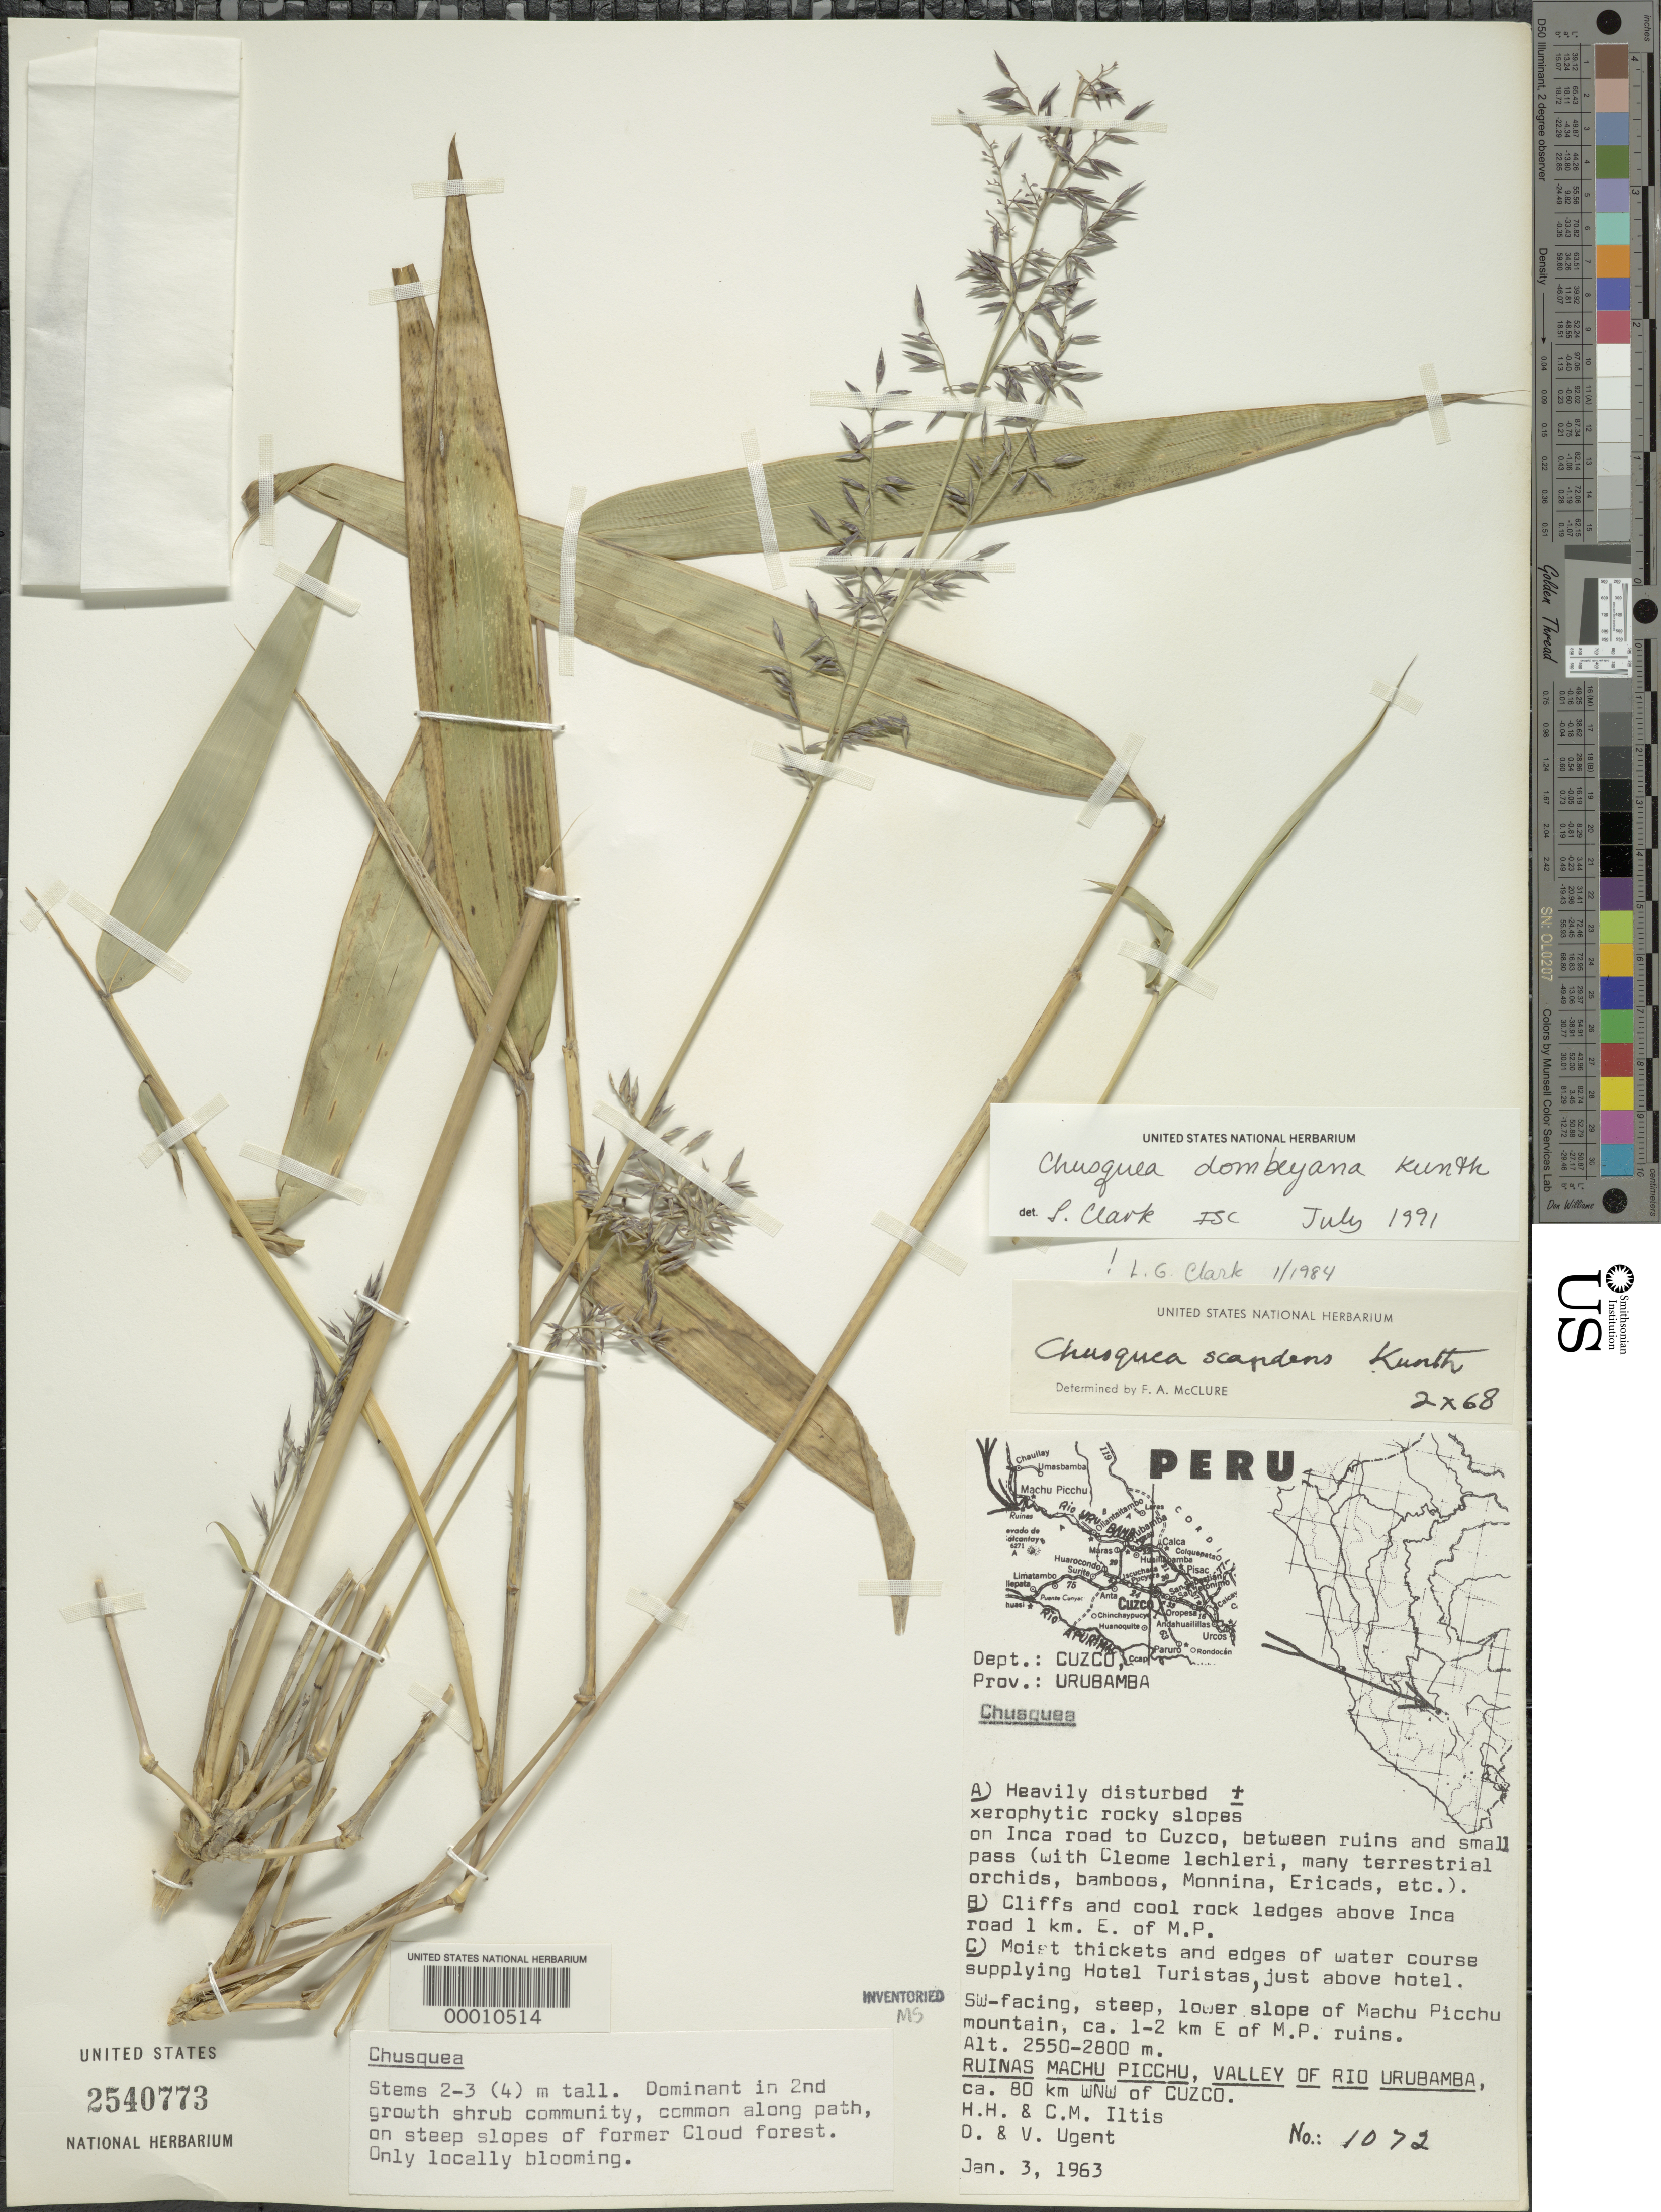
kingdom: Plantae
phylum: Tracheophyta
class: Liliopsida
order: Poales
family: Poaceae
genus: Chusquea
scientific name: Chusquea dombeyana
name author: Kunth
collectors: H. H. Iltis, C. M Iltis, D. Ugent & V. Ugent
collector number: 1072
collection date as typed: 03 Jan 1963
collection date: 1963-01-03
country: Peru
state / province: Cusco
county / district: Urubamba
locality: Machu Picchu Mountain, 1-2 km E of Machupicchu Ruins; Ruinas Machu Picchu, valley of Río Urubamba, ca. 80 km WNW of Cuzco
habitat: Steep, lower slope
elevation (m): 2550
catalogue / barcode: US 2540773